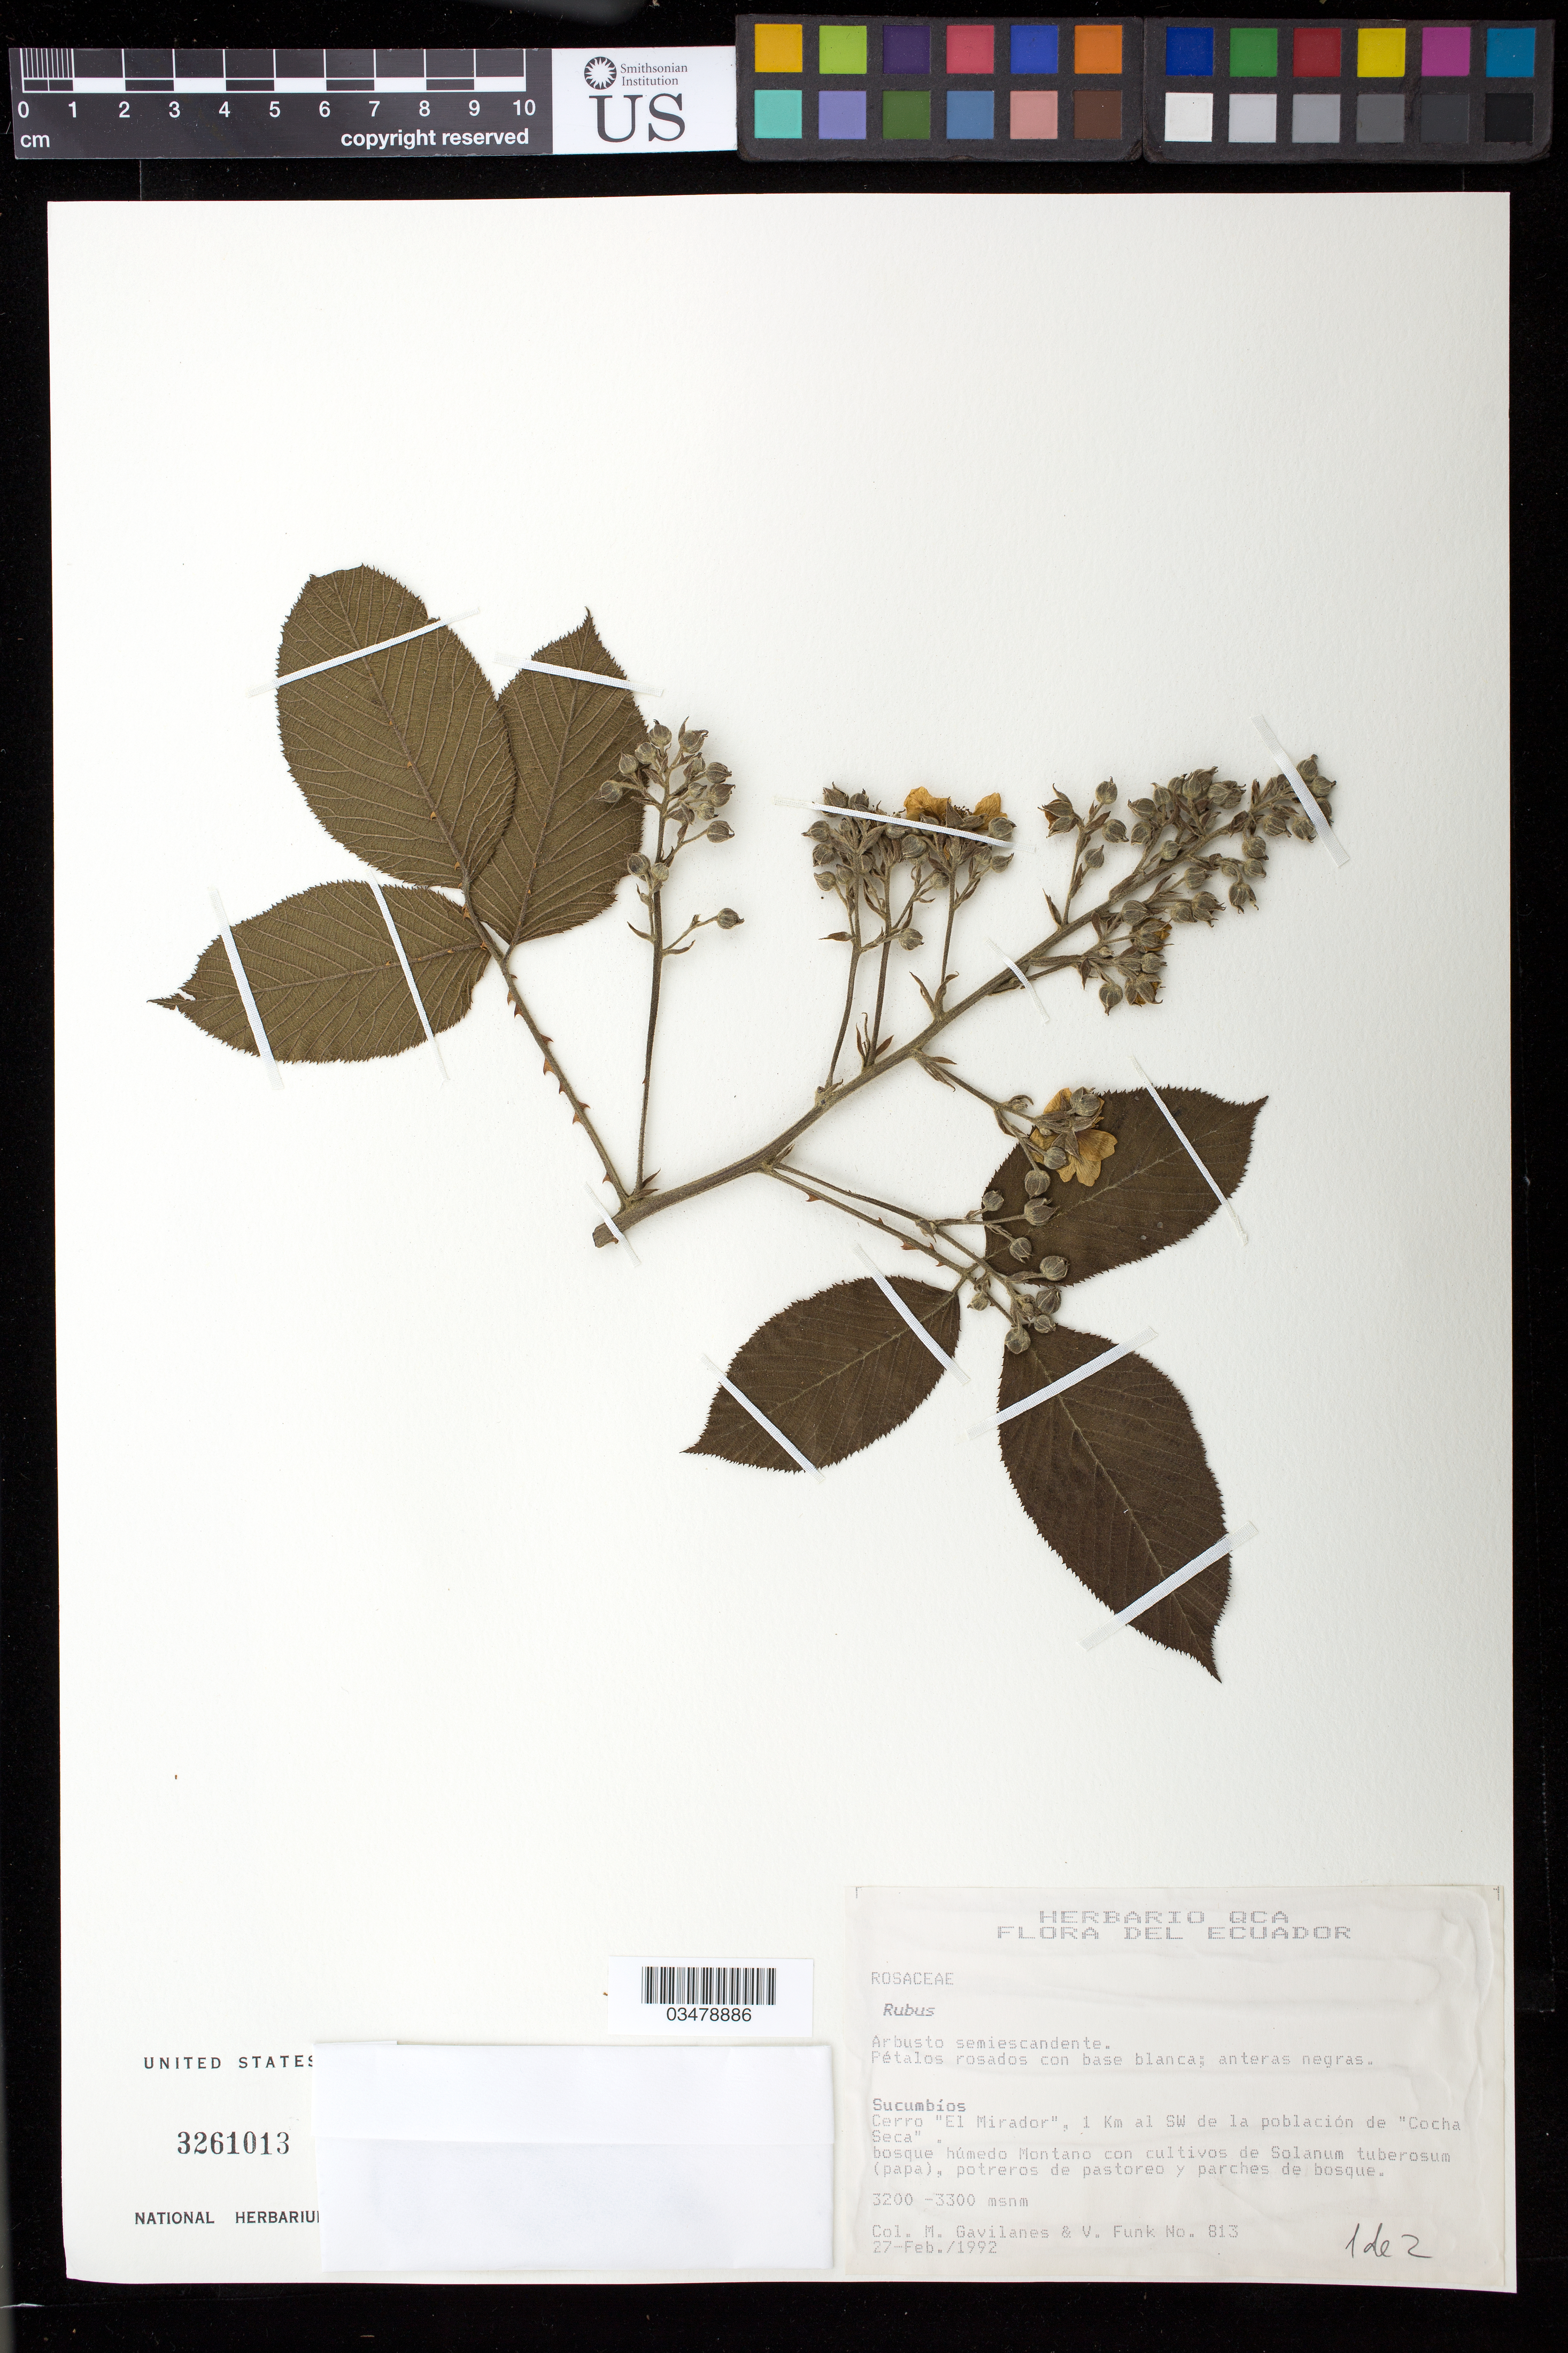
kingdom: Plantae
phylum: Tracheophyta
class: Magnoliopsida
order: Rosales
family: Rosaceae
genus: Rubus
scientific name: Rubus sp.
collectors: M. Gavilanes & V. Funk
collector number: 813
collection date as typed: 27 Feb 1992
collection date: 1992-02-27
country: Ecuador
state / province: Sucumbíos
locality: Cerro "El Mirador", 1 km al SW de la población de "Cocha Seca"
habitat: Bosque humbedo Montano con cultivos de Solanum tuberosum (papa).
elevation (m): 3200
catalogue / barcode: US 3261013